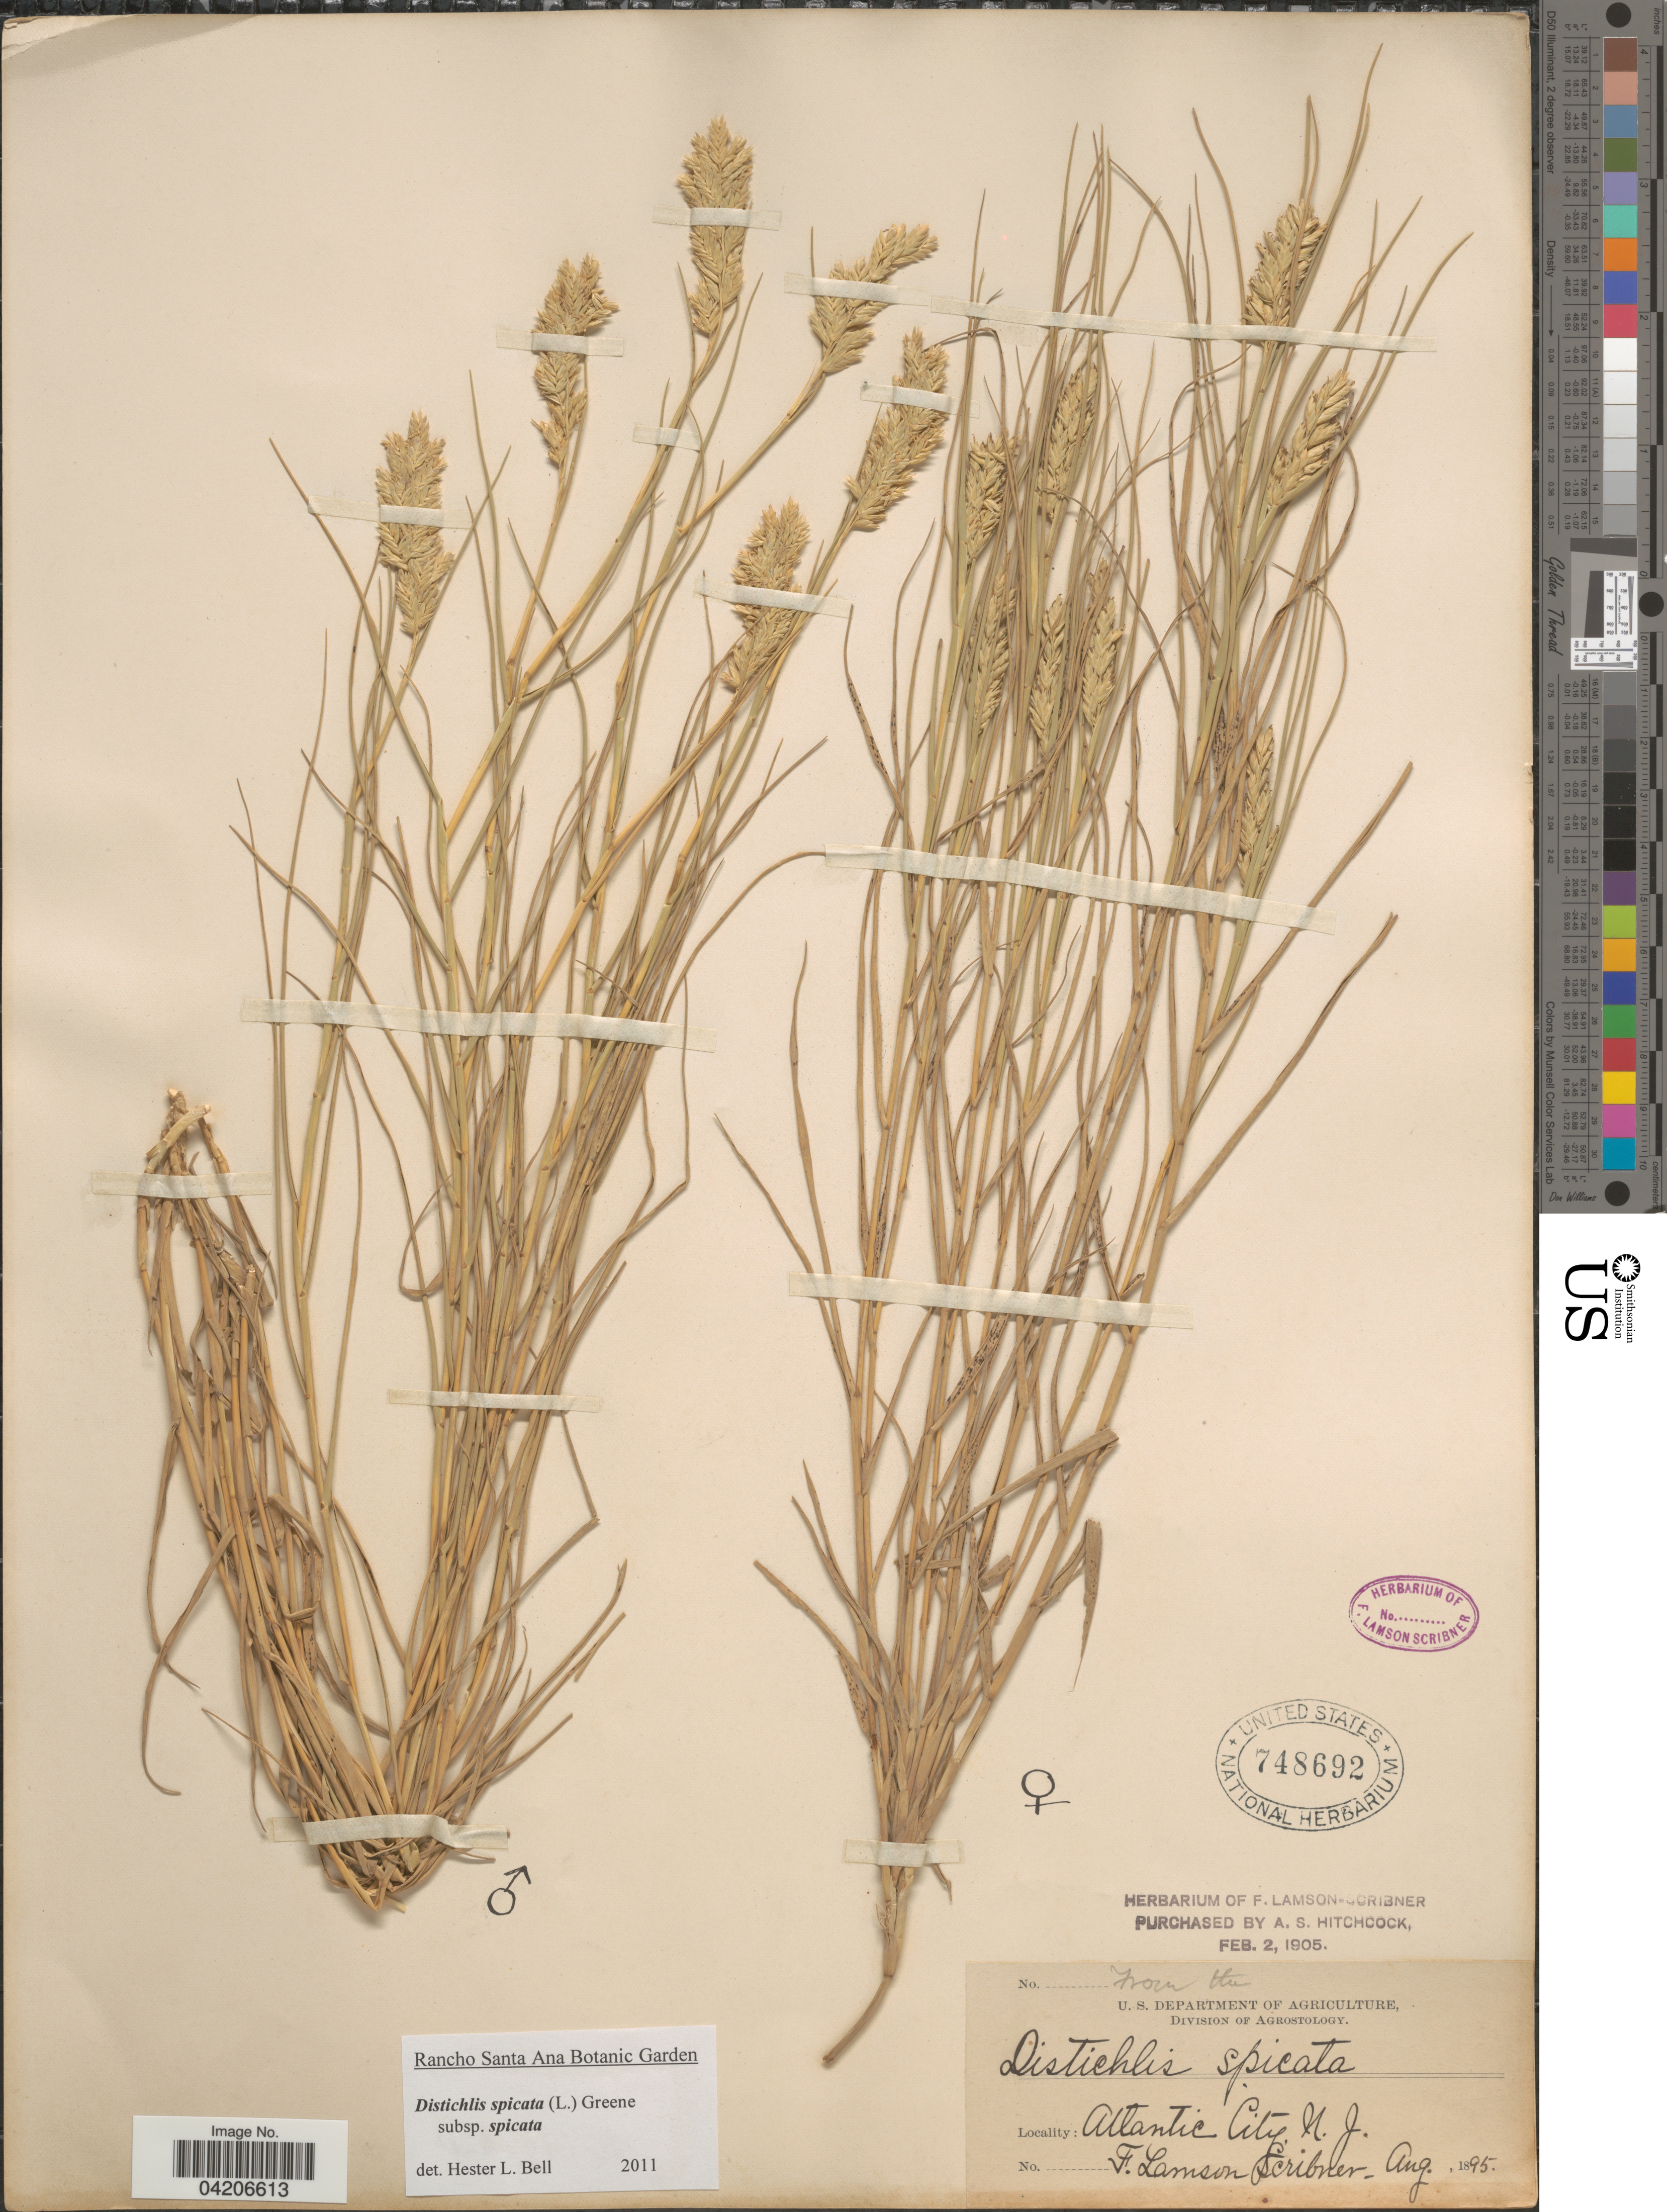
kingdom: Plantae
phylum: Tracheophyta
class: Liliopsida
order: Poales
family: Poaceae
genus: Distichlis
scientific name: Distichlis spicata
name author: (L.) Greene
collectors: F. Lamson-Scribner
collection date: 1895-08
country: United States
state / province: New Jersey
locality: Atlantic City.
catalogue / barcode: US 748692